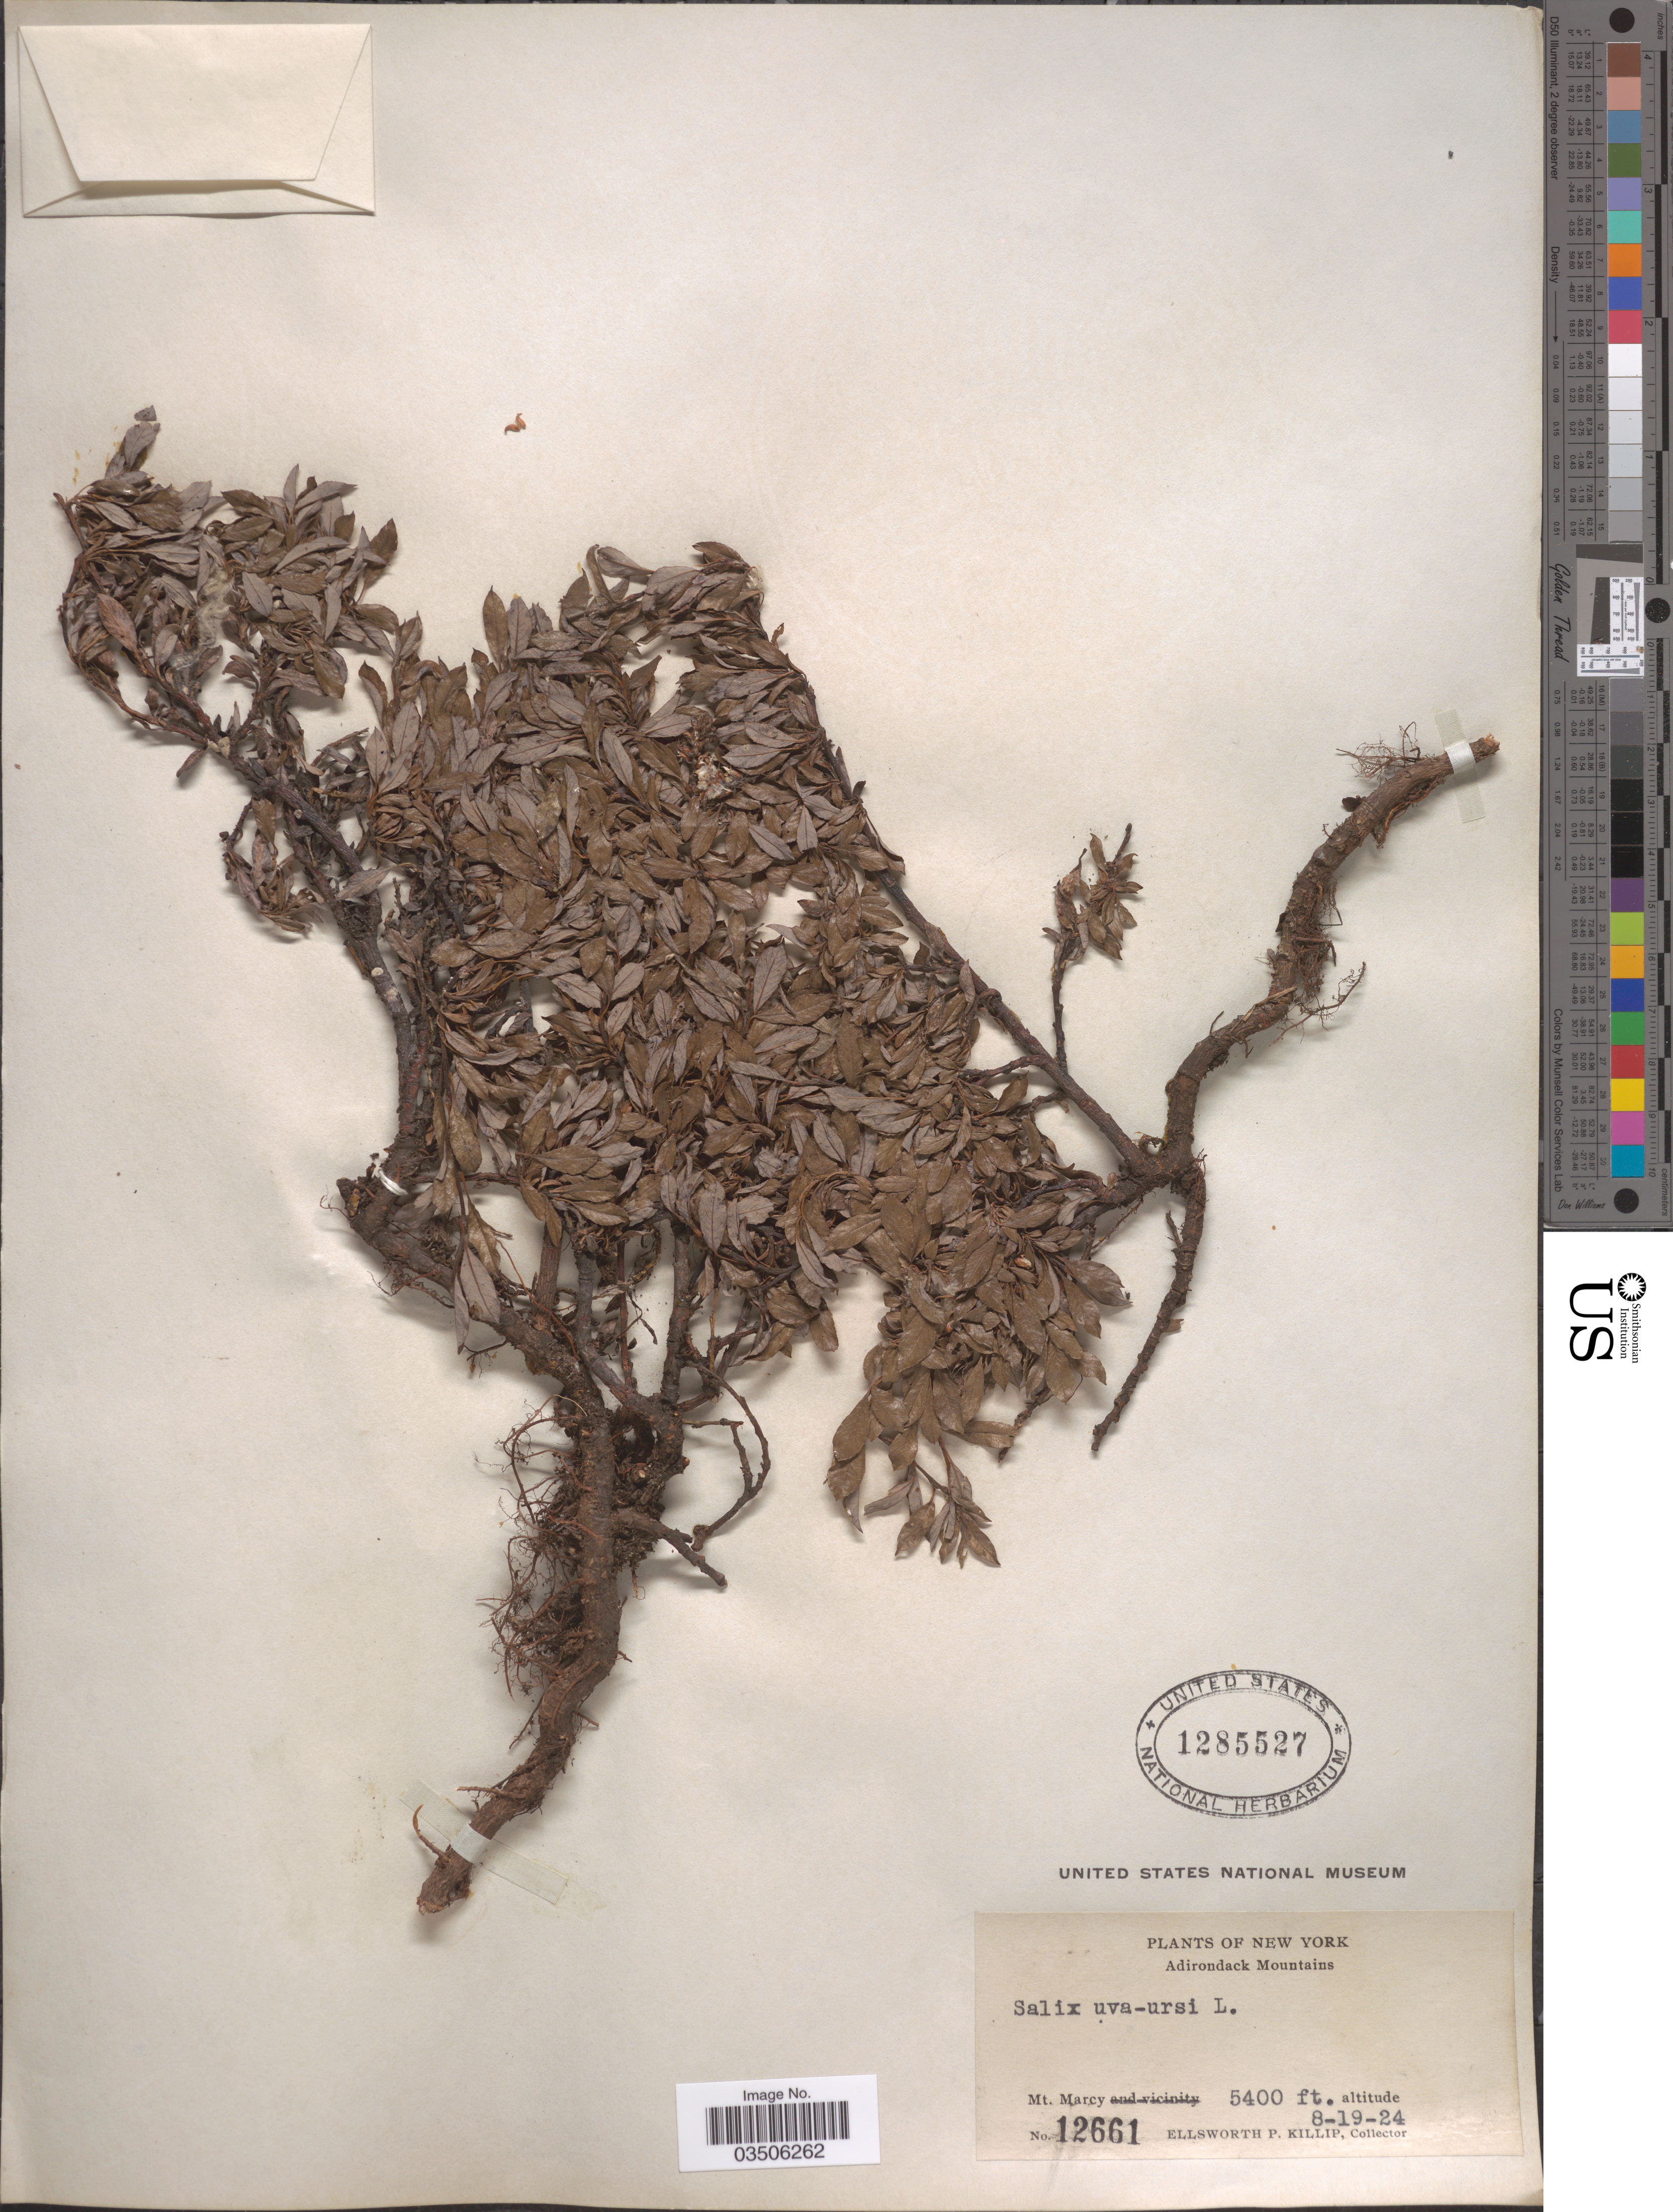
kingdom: Plantae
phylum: Tracheophyta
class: Magnoliopsida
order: Malpighiales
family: Salicaceae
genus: Salix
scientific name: Salix uva-ursi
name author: Pursh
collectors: E. P. Killip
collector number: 12661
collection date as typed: Transcribed d/m/y: 19/8/24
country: United States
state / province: New York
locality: Adirondack Mountains. Mt. Marcy.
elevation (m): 1646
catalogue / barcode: US 1285527